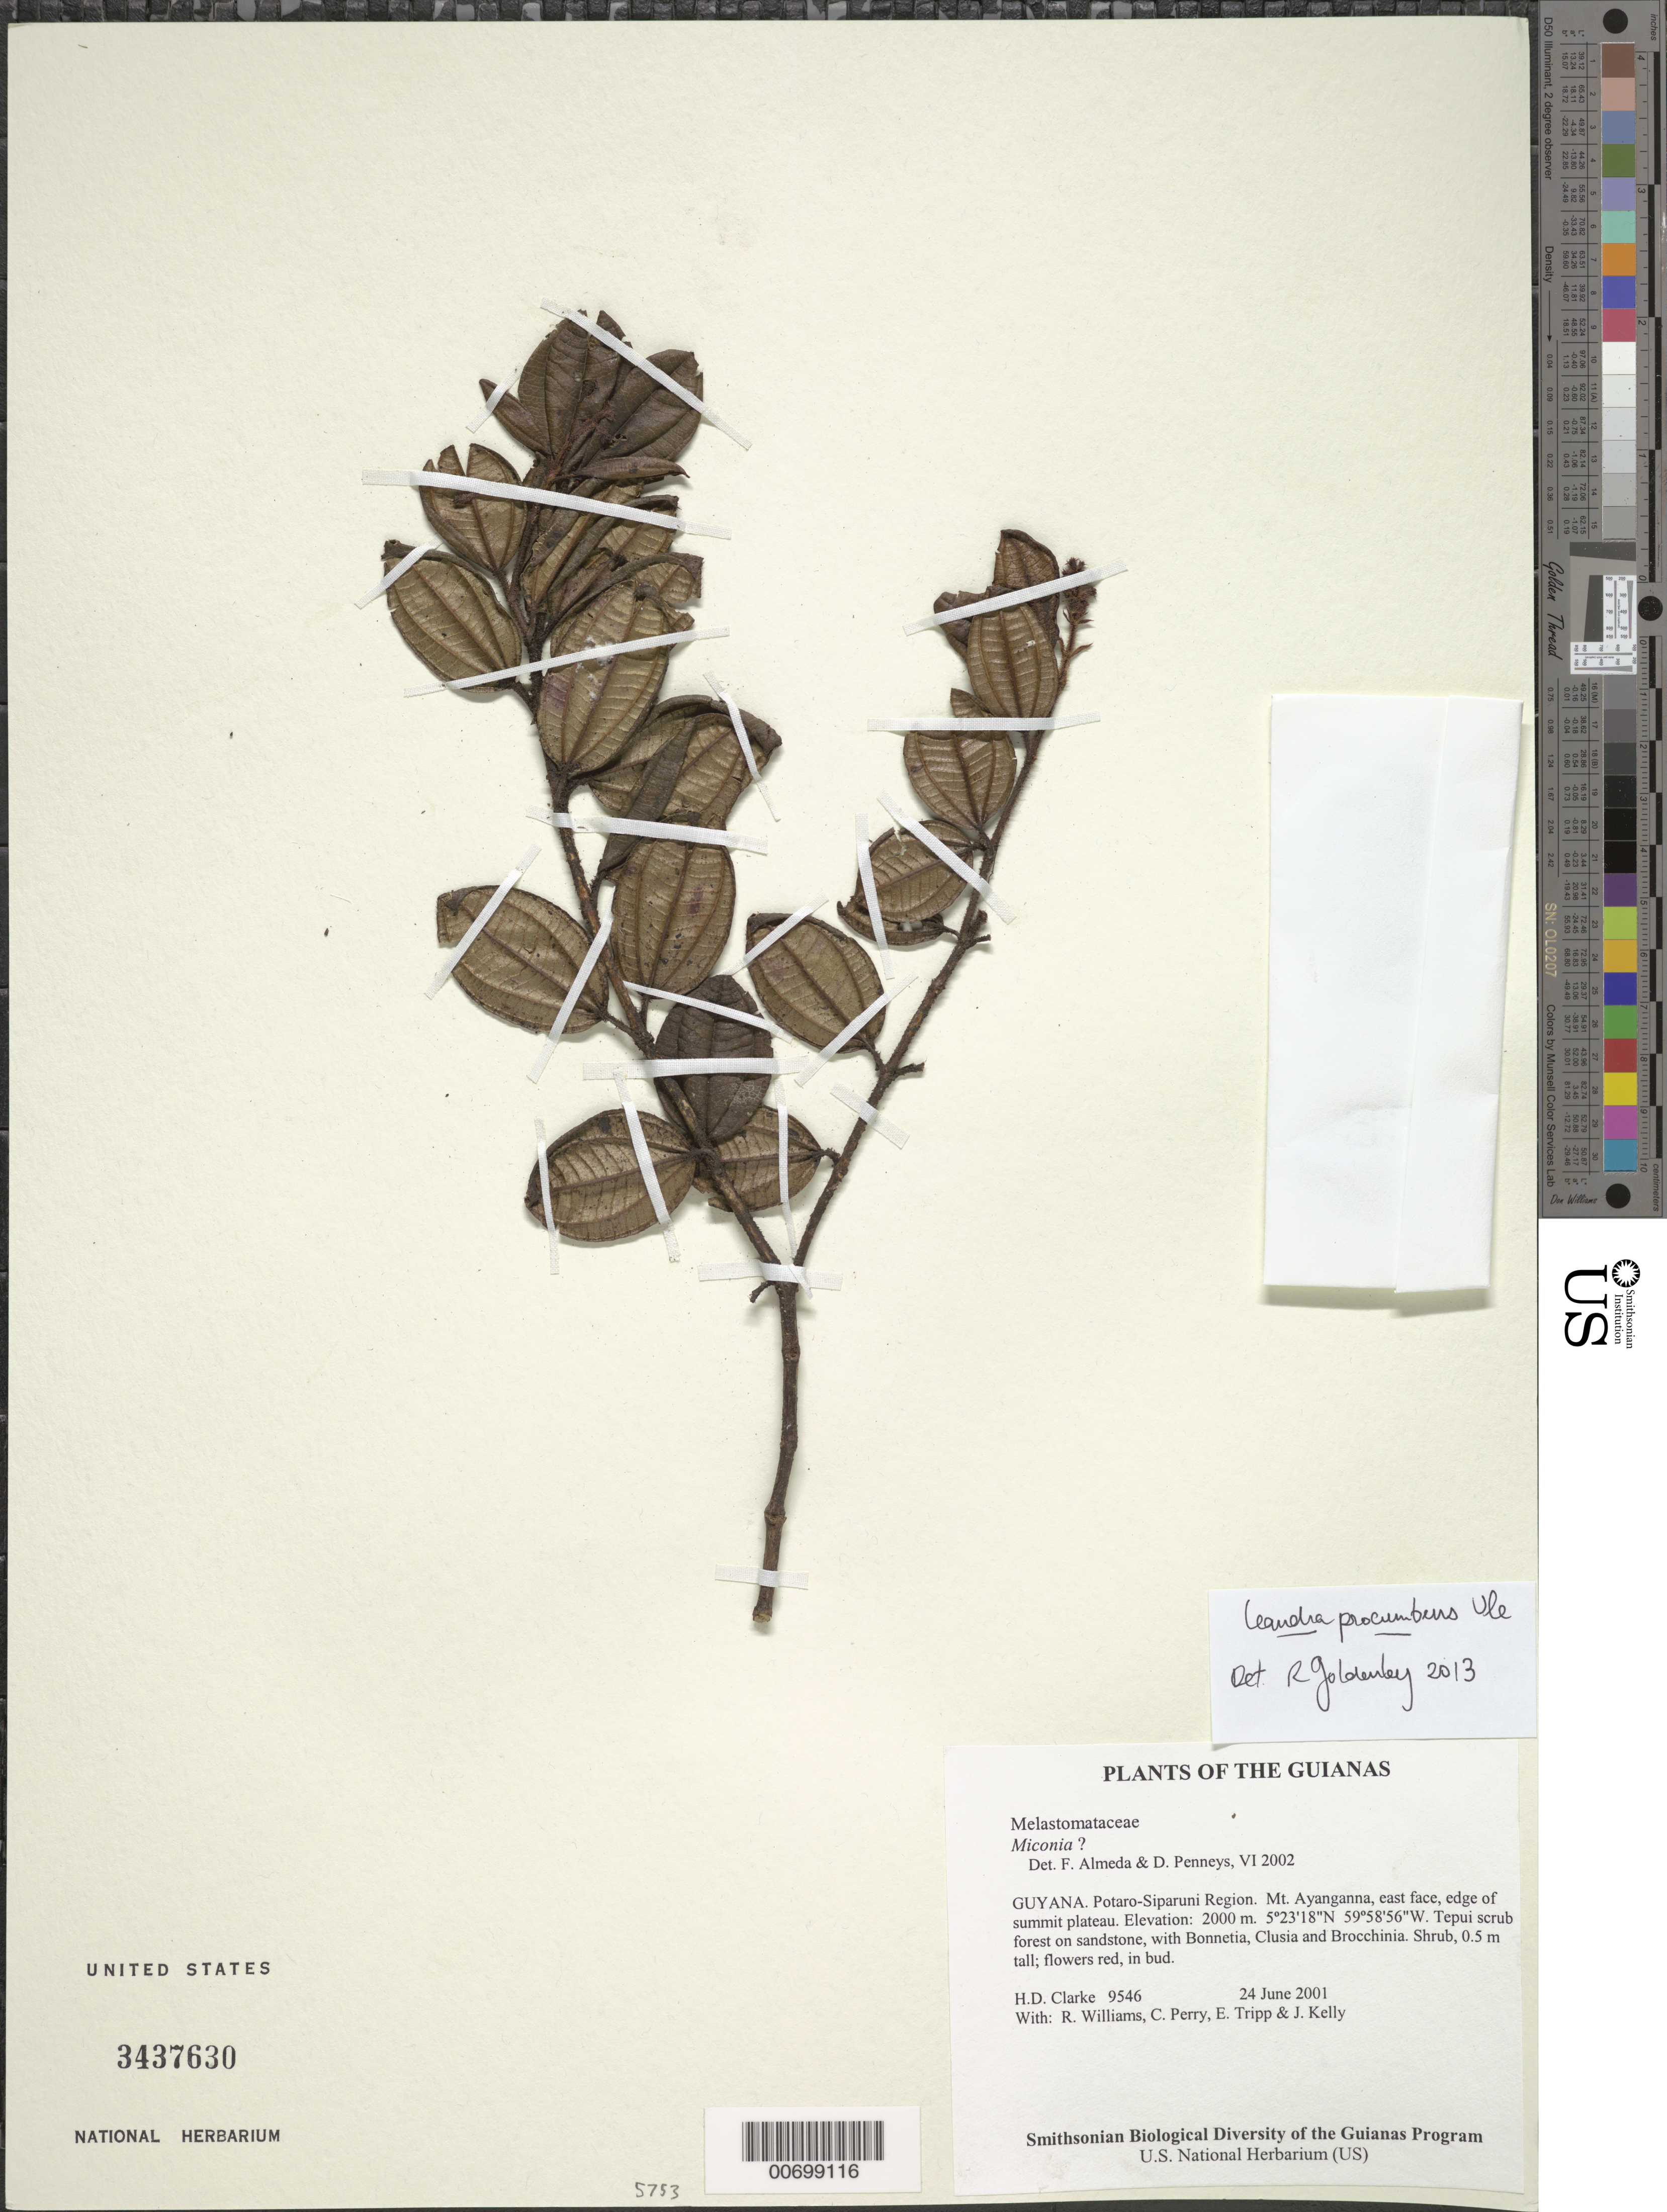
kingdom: Plantae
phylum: Tracheophyta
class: Magnoliopsida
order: Myrtales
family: Melastomataceae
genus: Leandra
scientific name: Leandra procumbens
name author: Ule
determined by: Goldenberg, R.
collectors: H. D. Clarke, R. Williams, C. Perry, E. Tripp & J. Kelly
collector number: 9546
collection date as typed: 24 June 2001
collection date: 2001-06-24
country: Guyana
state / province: Potaro-Siparuni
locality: Mt. Ayanganna, east face, edge of summit plateau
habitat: Tepui scrub forest on sandstone, with Bonnetia, Clusia and Brocchinia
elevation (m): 2000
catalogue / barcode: US 3437630